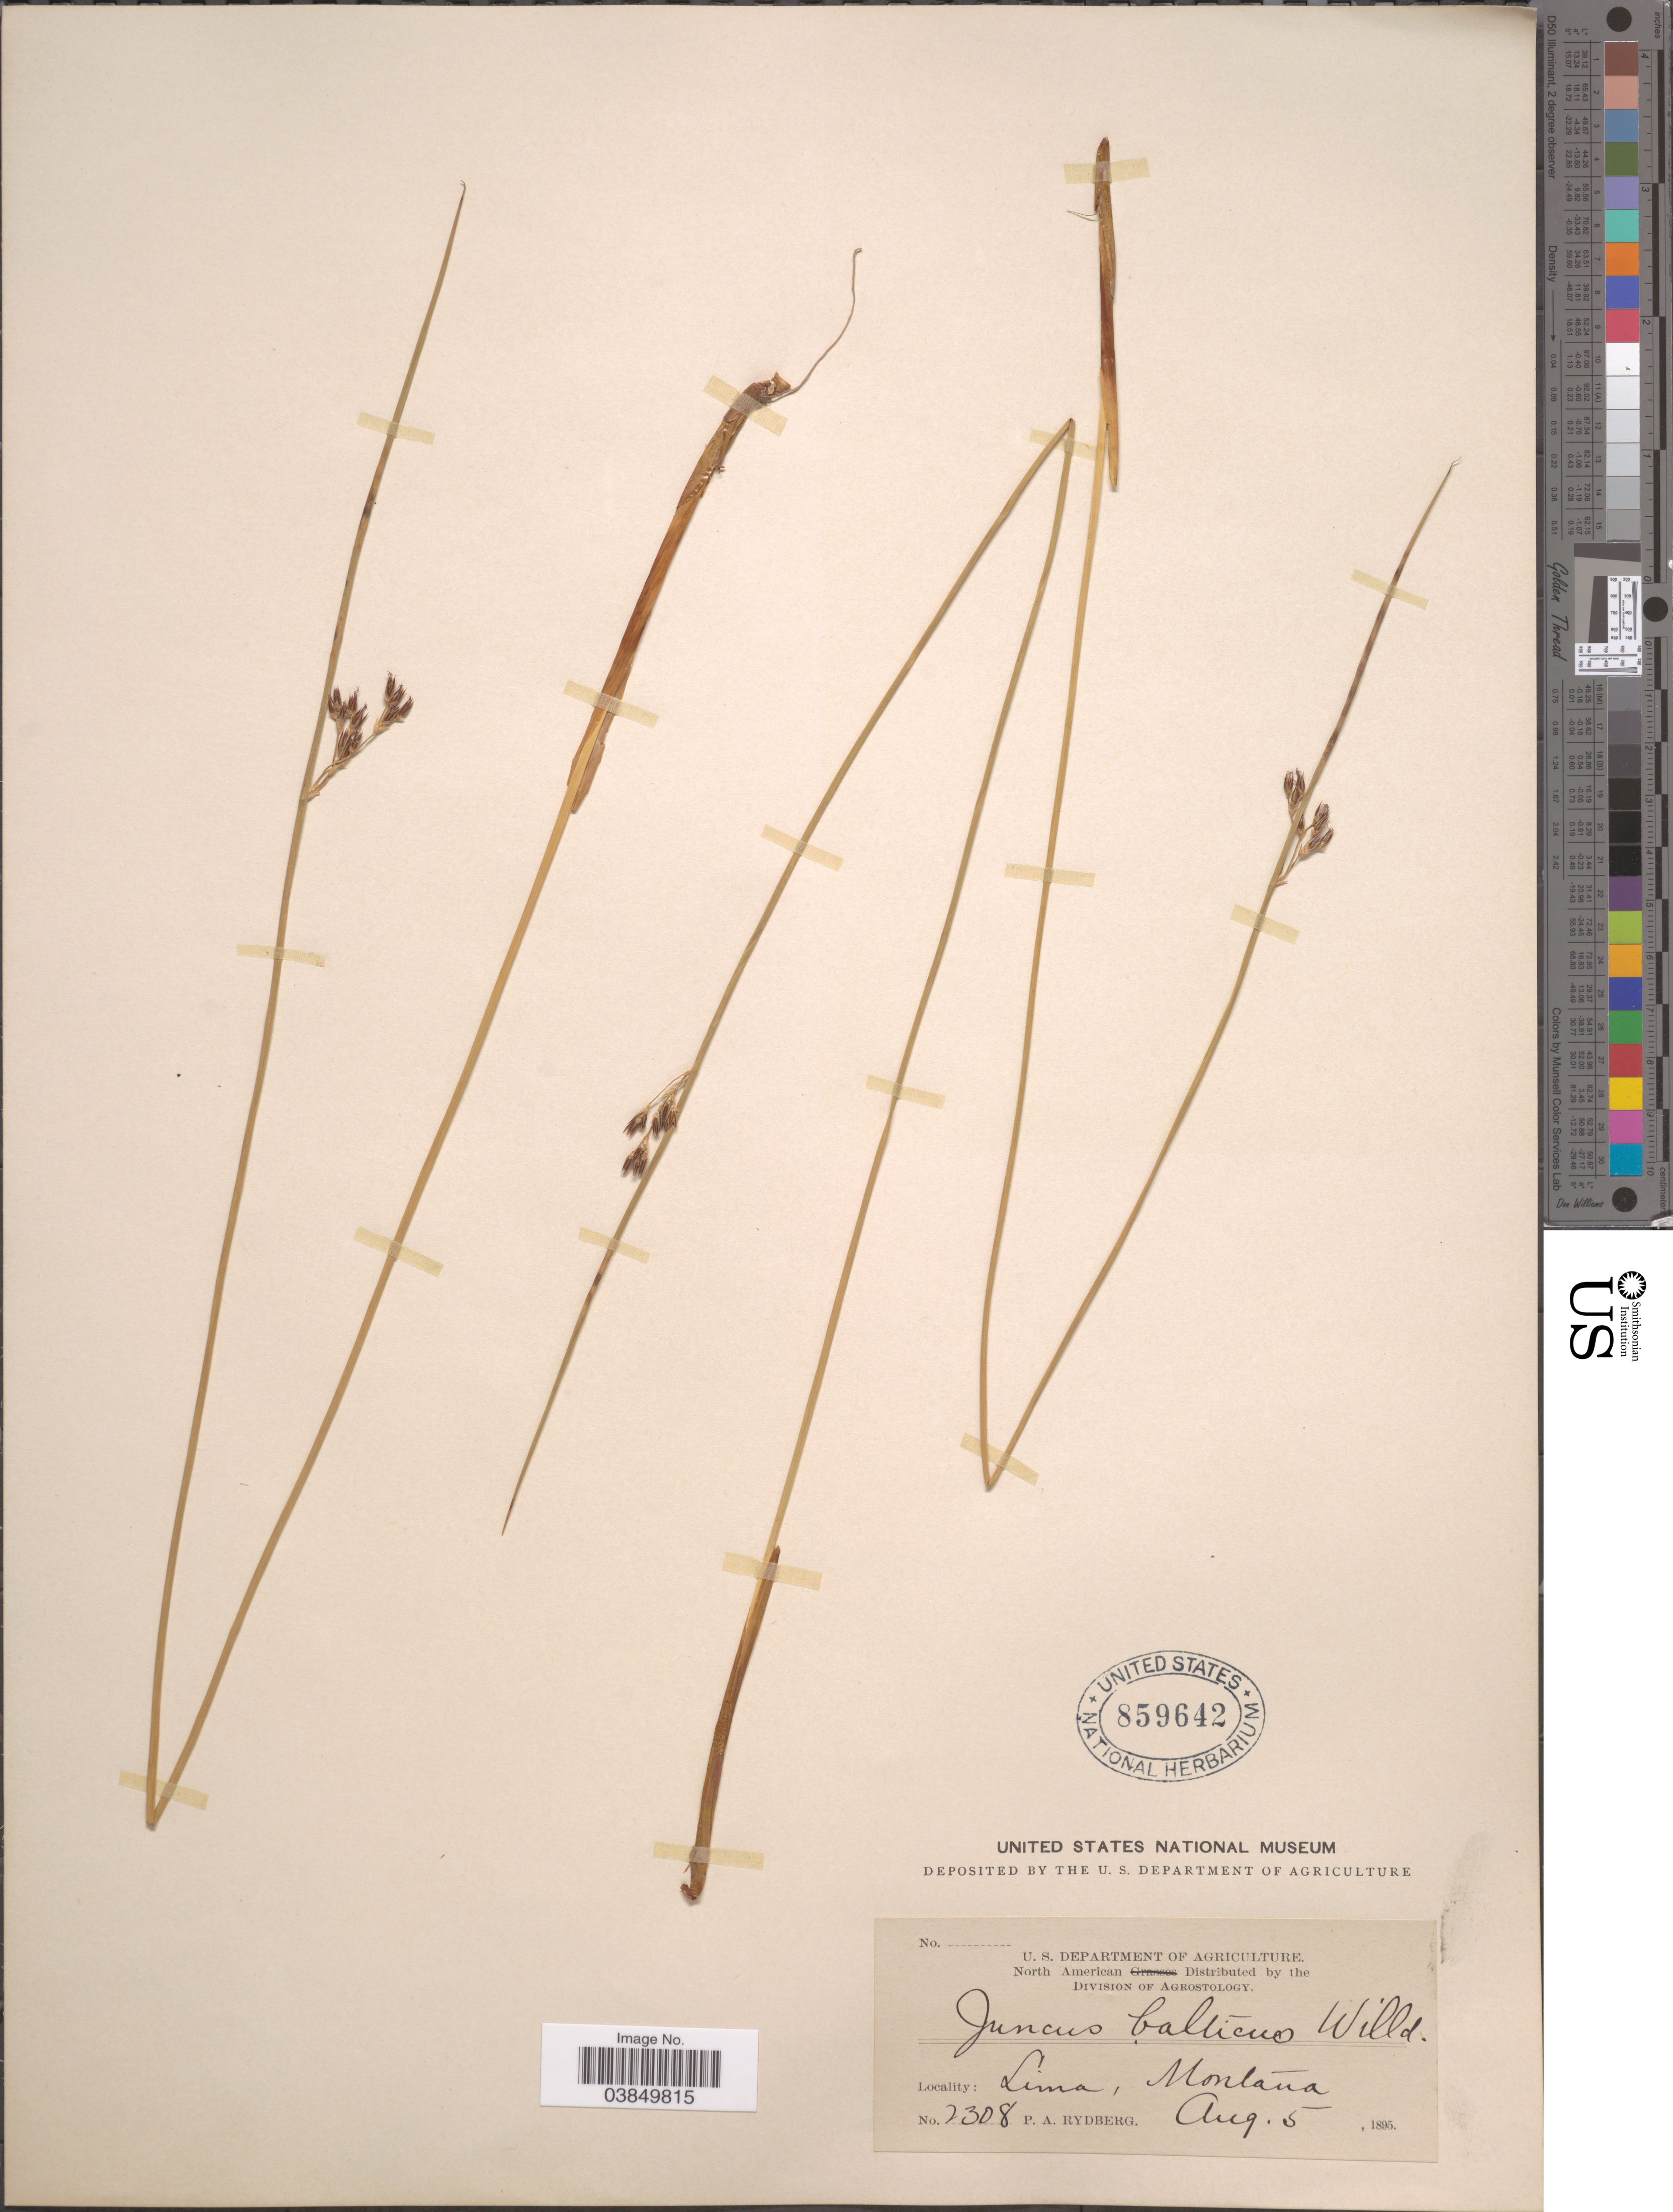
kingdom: Plantae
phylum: Tracheophyta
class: Liliopsida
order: Poales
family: Juncaceae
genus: Juncus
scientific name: Juncus balticus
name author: Willd.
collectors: P. A. Rydberg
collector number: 2308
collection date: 1895-08-05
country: United States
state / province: Montana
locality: Lima.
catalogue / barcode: US 859642